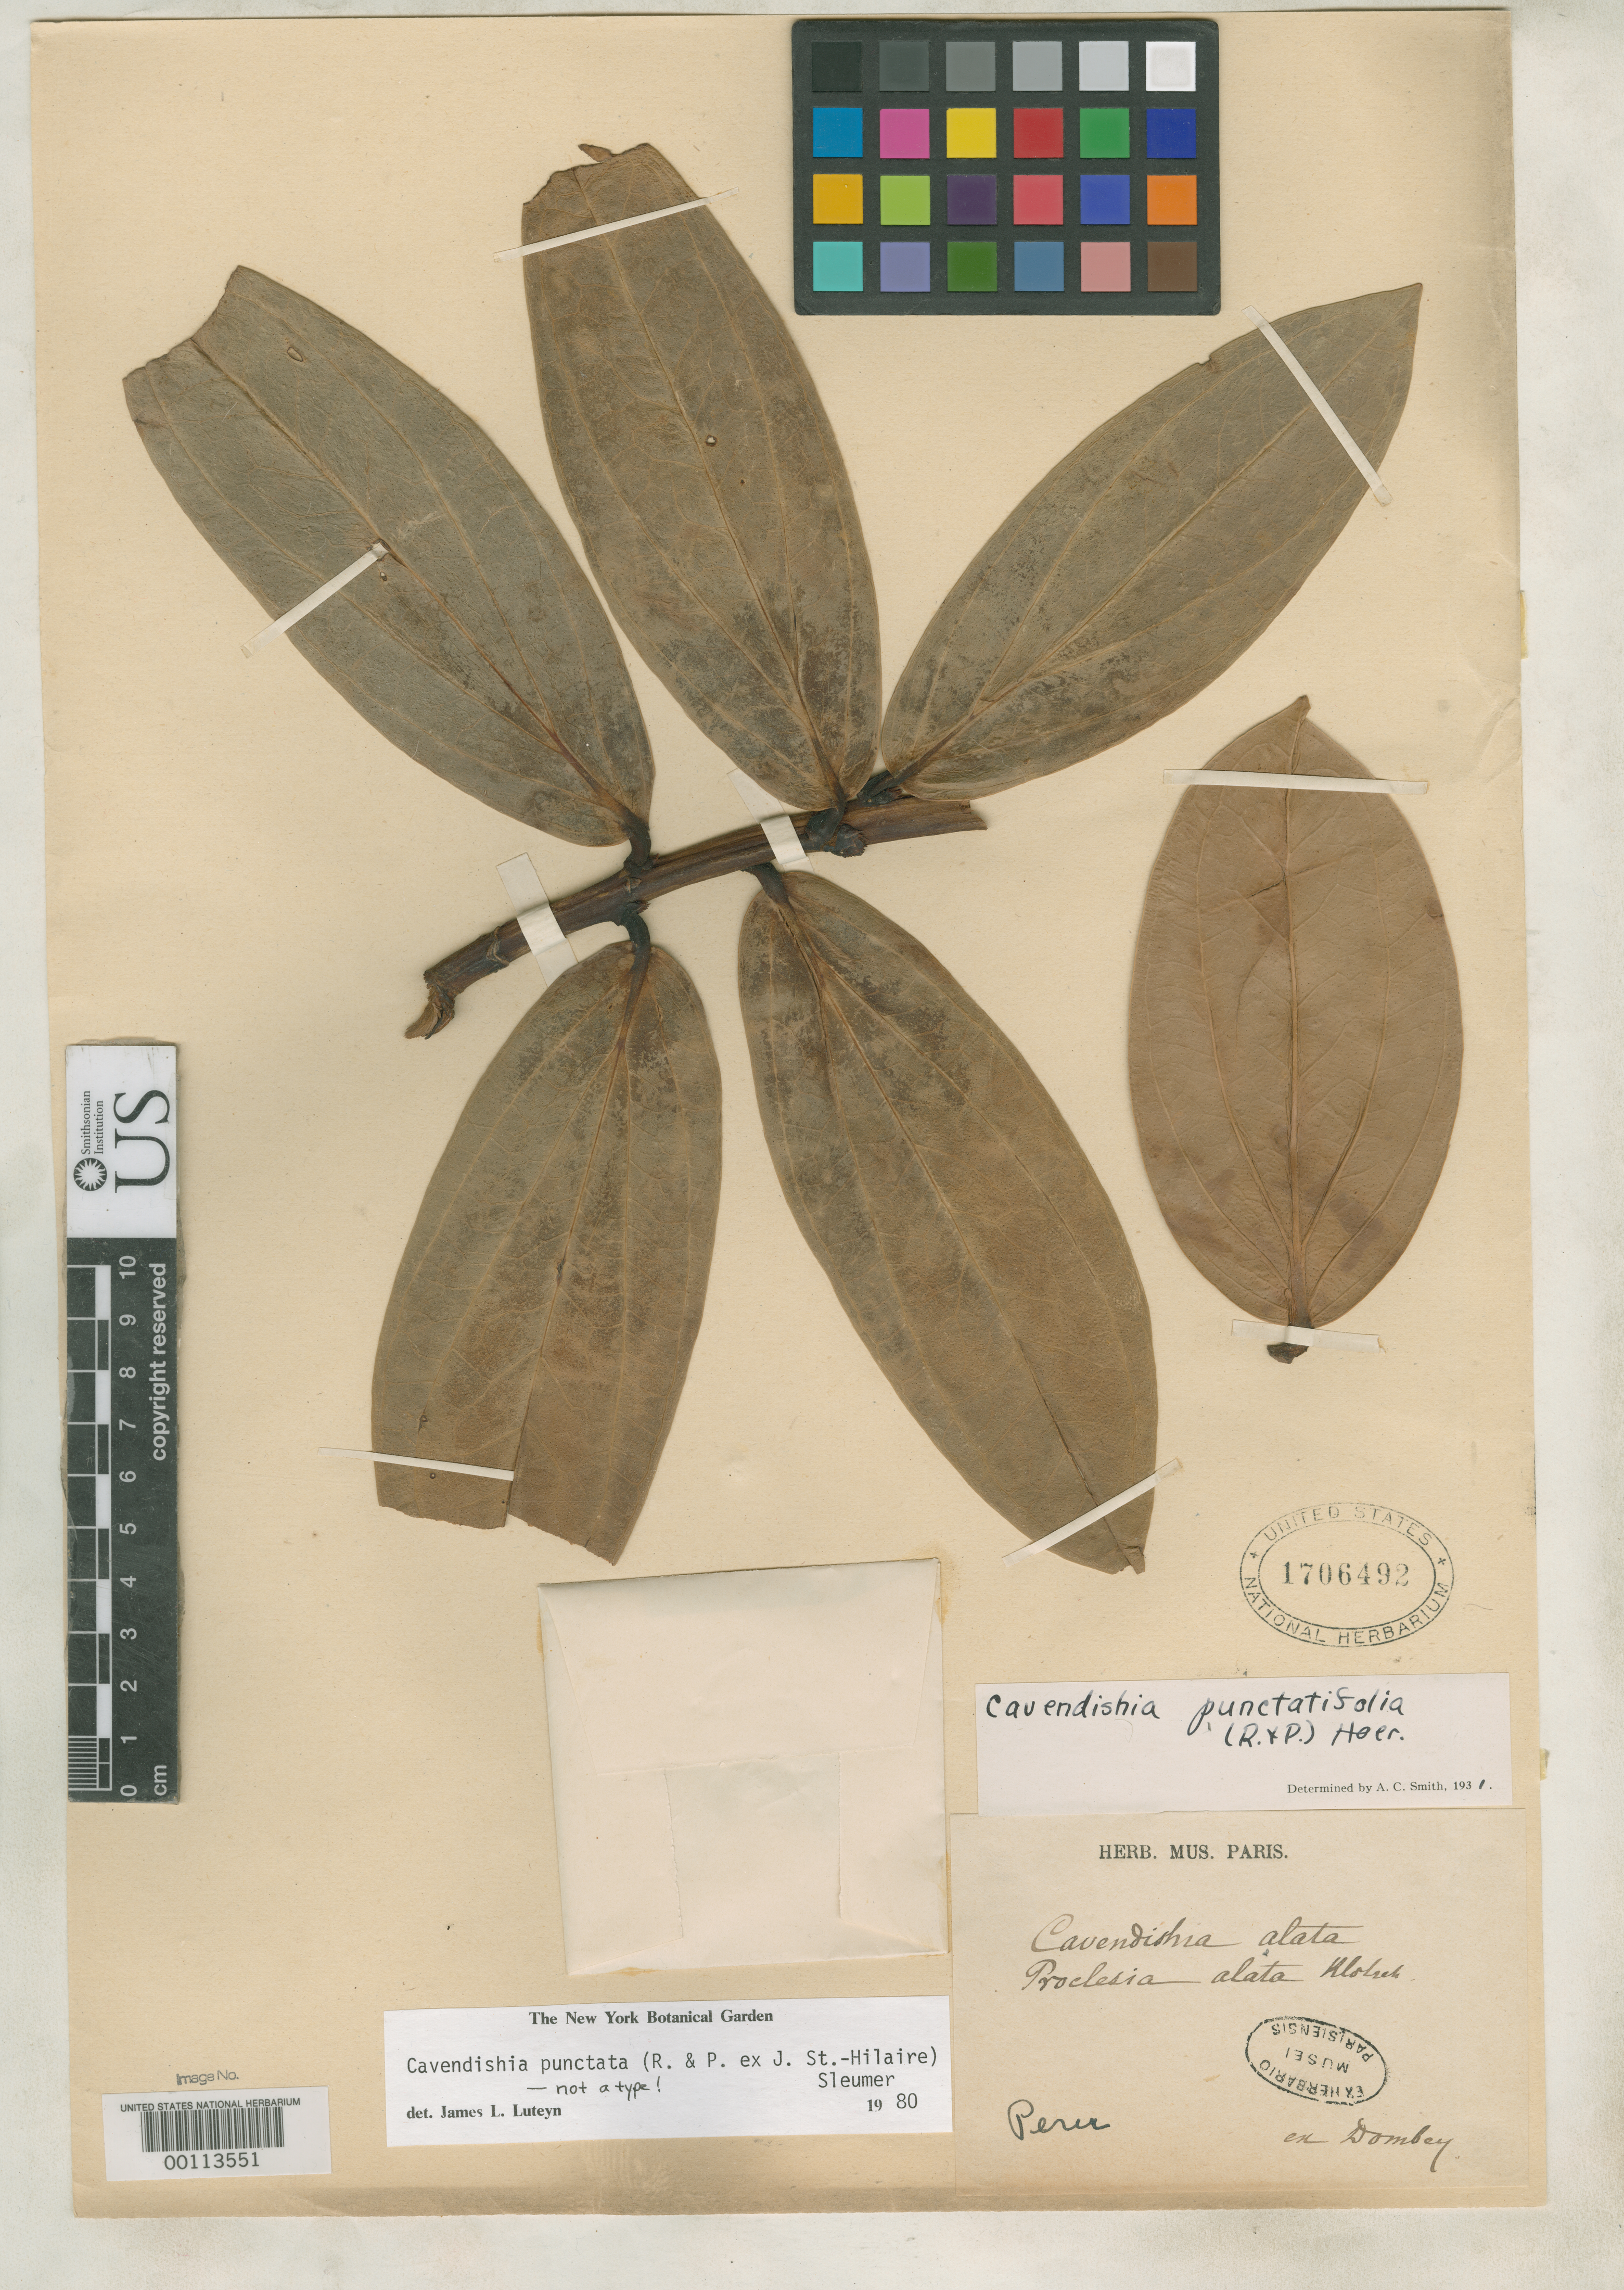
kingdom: Plantae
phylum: Tracheophyta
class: Magnoliopsida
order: Ericales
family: Ericaceae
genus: Thibaudia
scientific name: Thibaudia punctatifolia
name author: Ruiz & Pav.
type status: Type Collection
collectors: J. Dombey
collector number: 431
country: Peru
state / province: San Martín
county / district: Mariscal Cáceres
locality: Rio Huallaga, margen Derecha del; Balsa Probana; dtto. Tocache Nuevo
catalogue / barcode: US 1706492